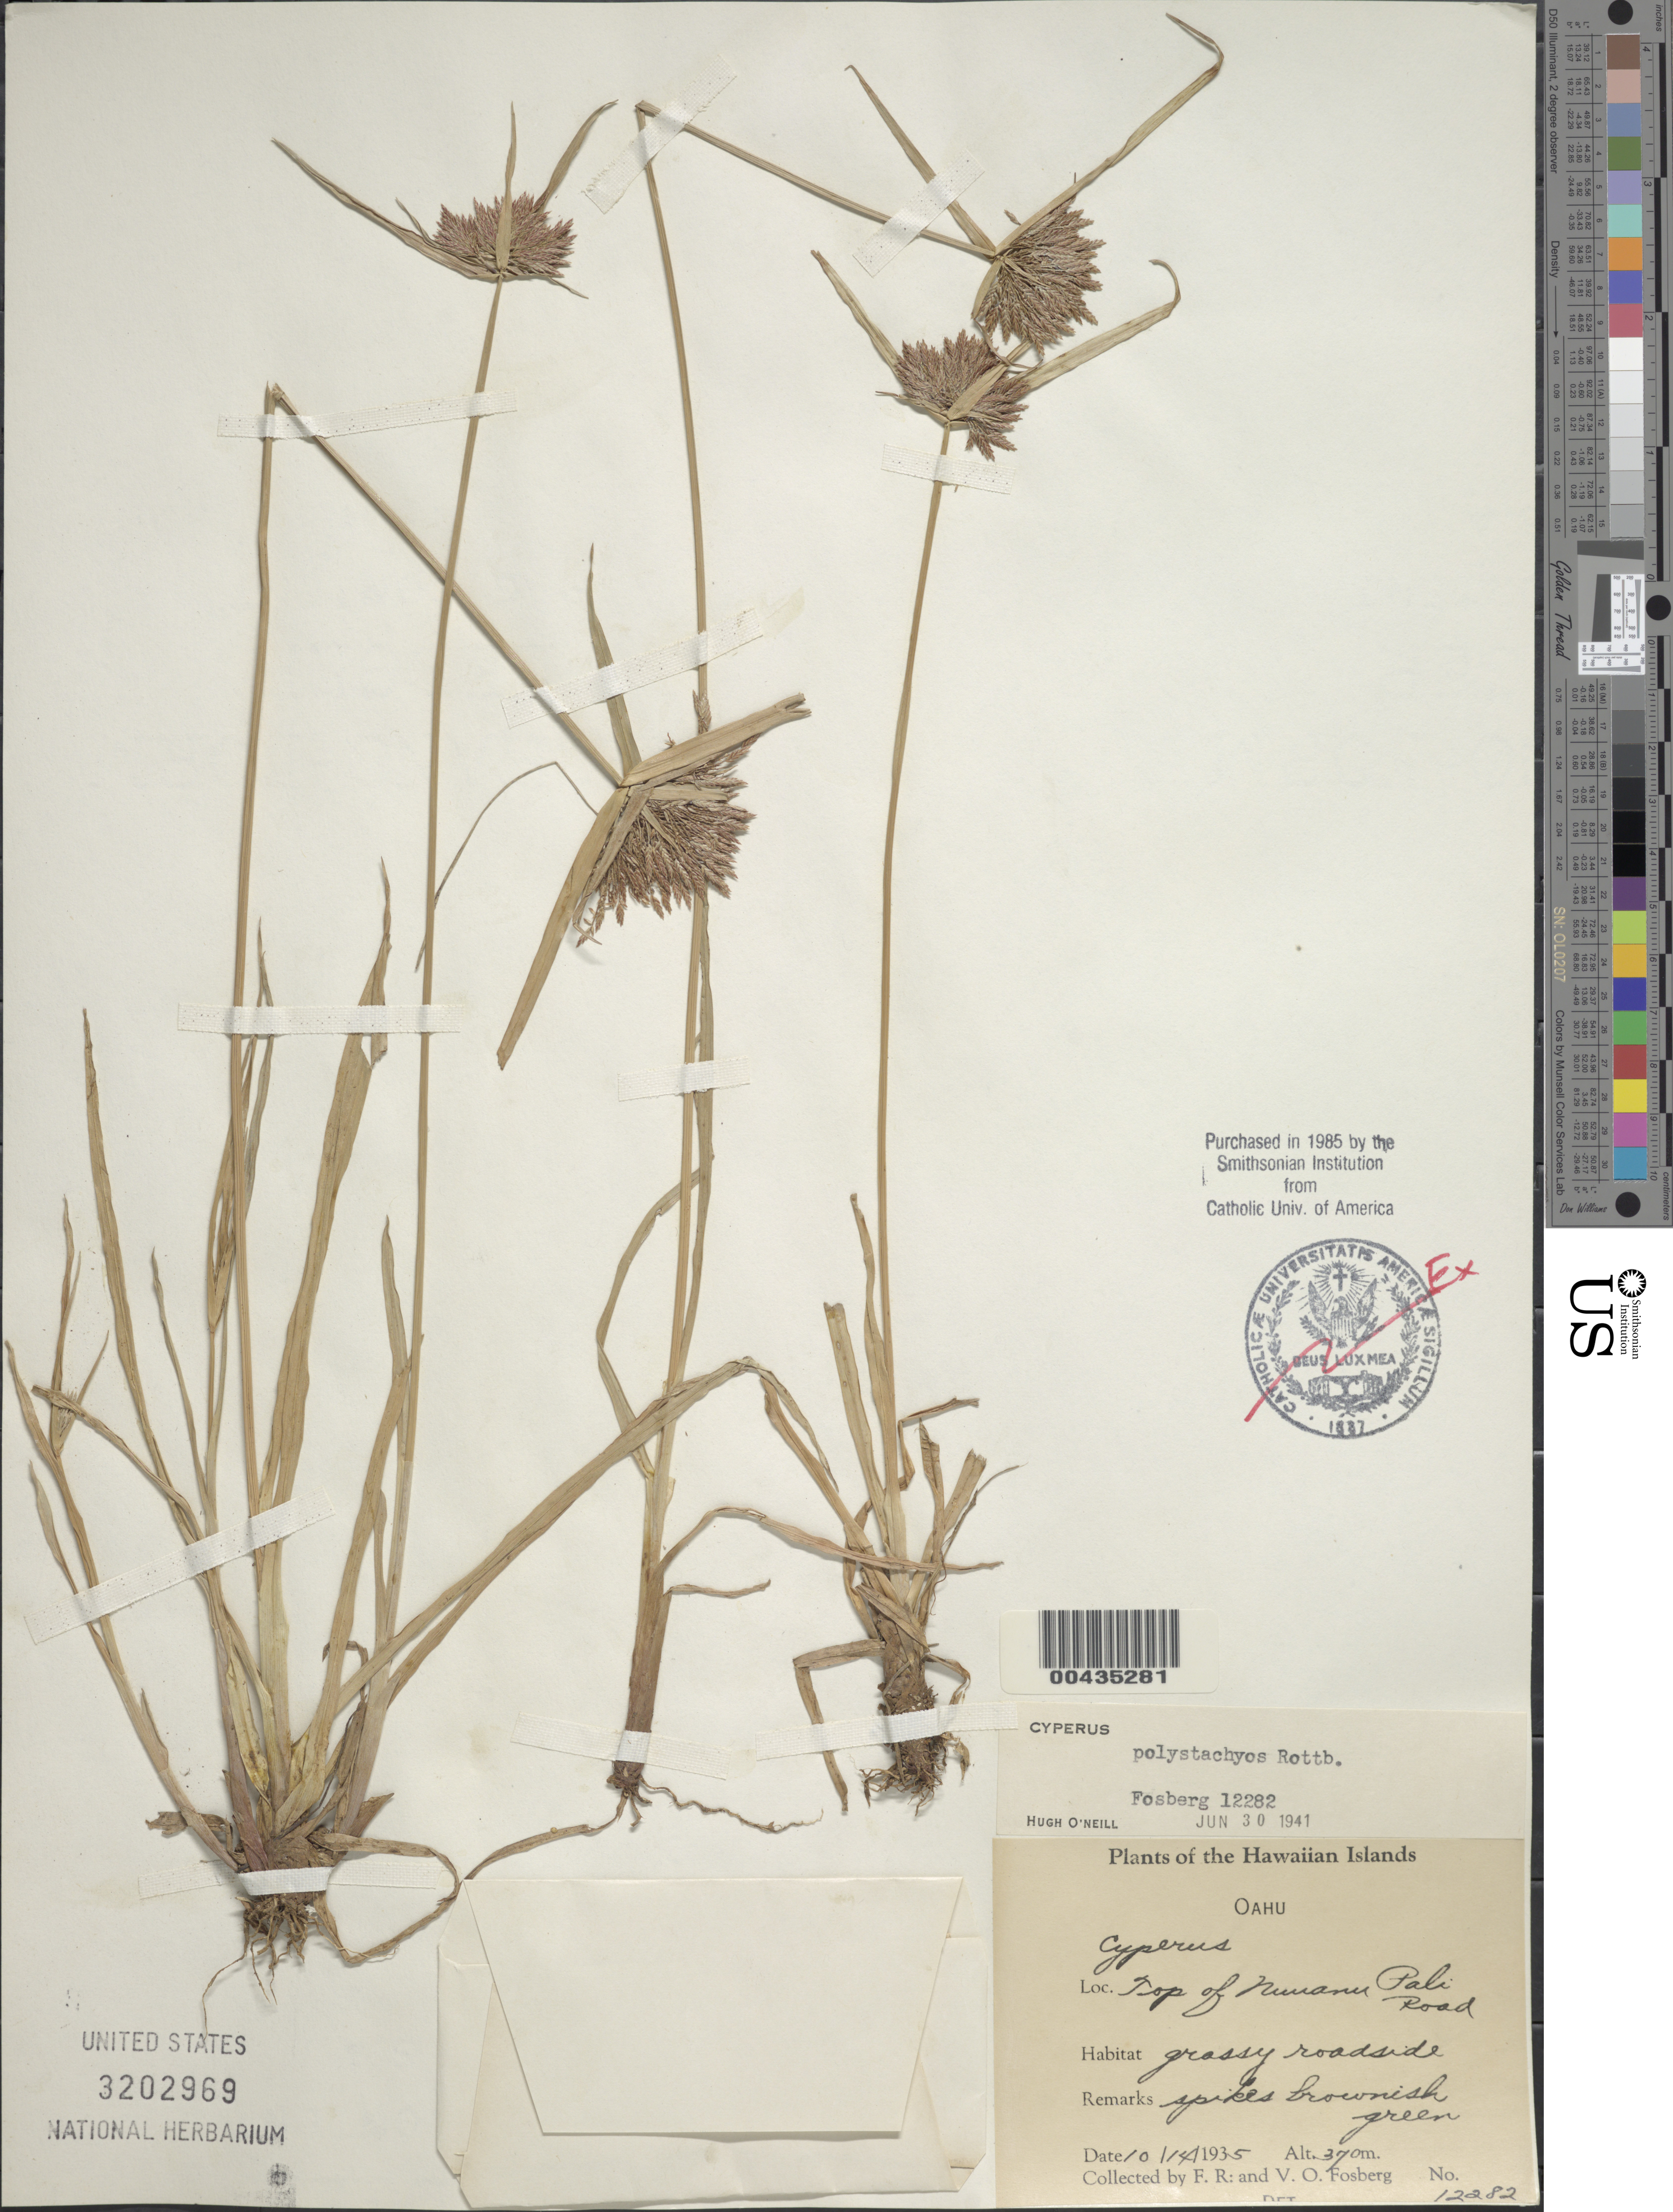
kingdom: Plantae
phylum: Tracheophyta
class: Liliopsida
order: Poales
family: Cyperaceae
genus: Cyperus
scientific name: Cyperus polystachyos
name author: Rottb.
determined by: O'Neill, Hugh T.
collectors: F. R. Fosberg & V. O. Fosberg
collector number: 12282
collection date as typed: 14 Oct 1935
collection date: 1935-10-14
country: United States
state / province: Hawaii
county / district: Honolulu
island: Oahu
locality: Oahu, top of Nuuanu Pali Road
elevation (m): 370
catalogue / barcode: US 3202969